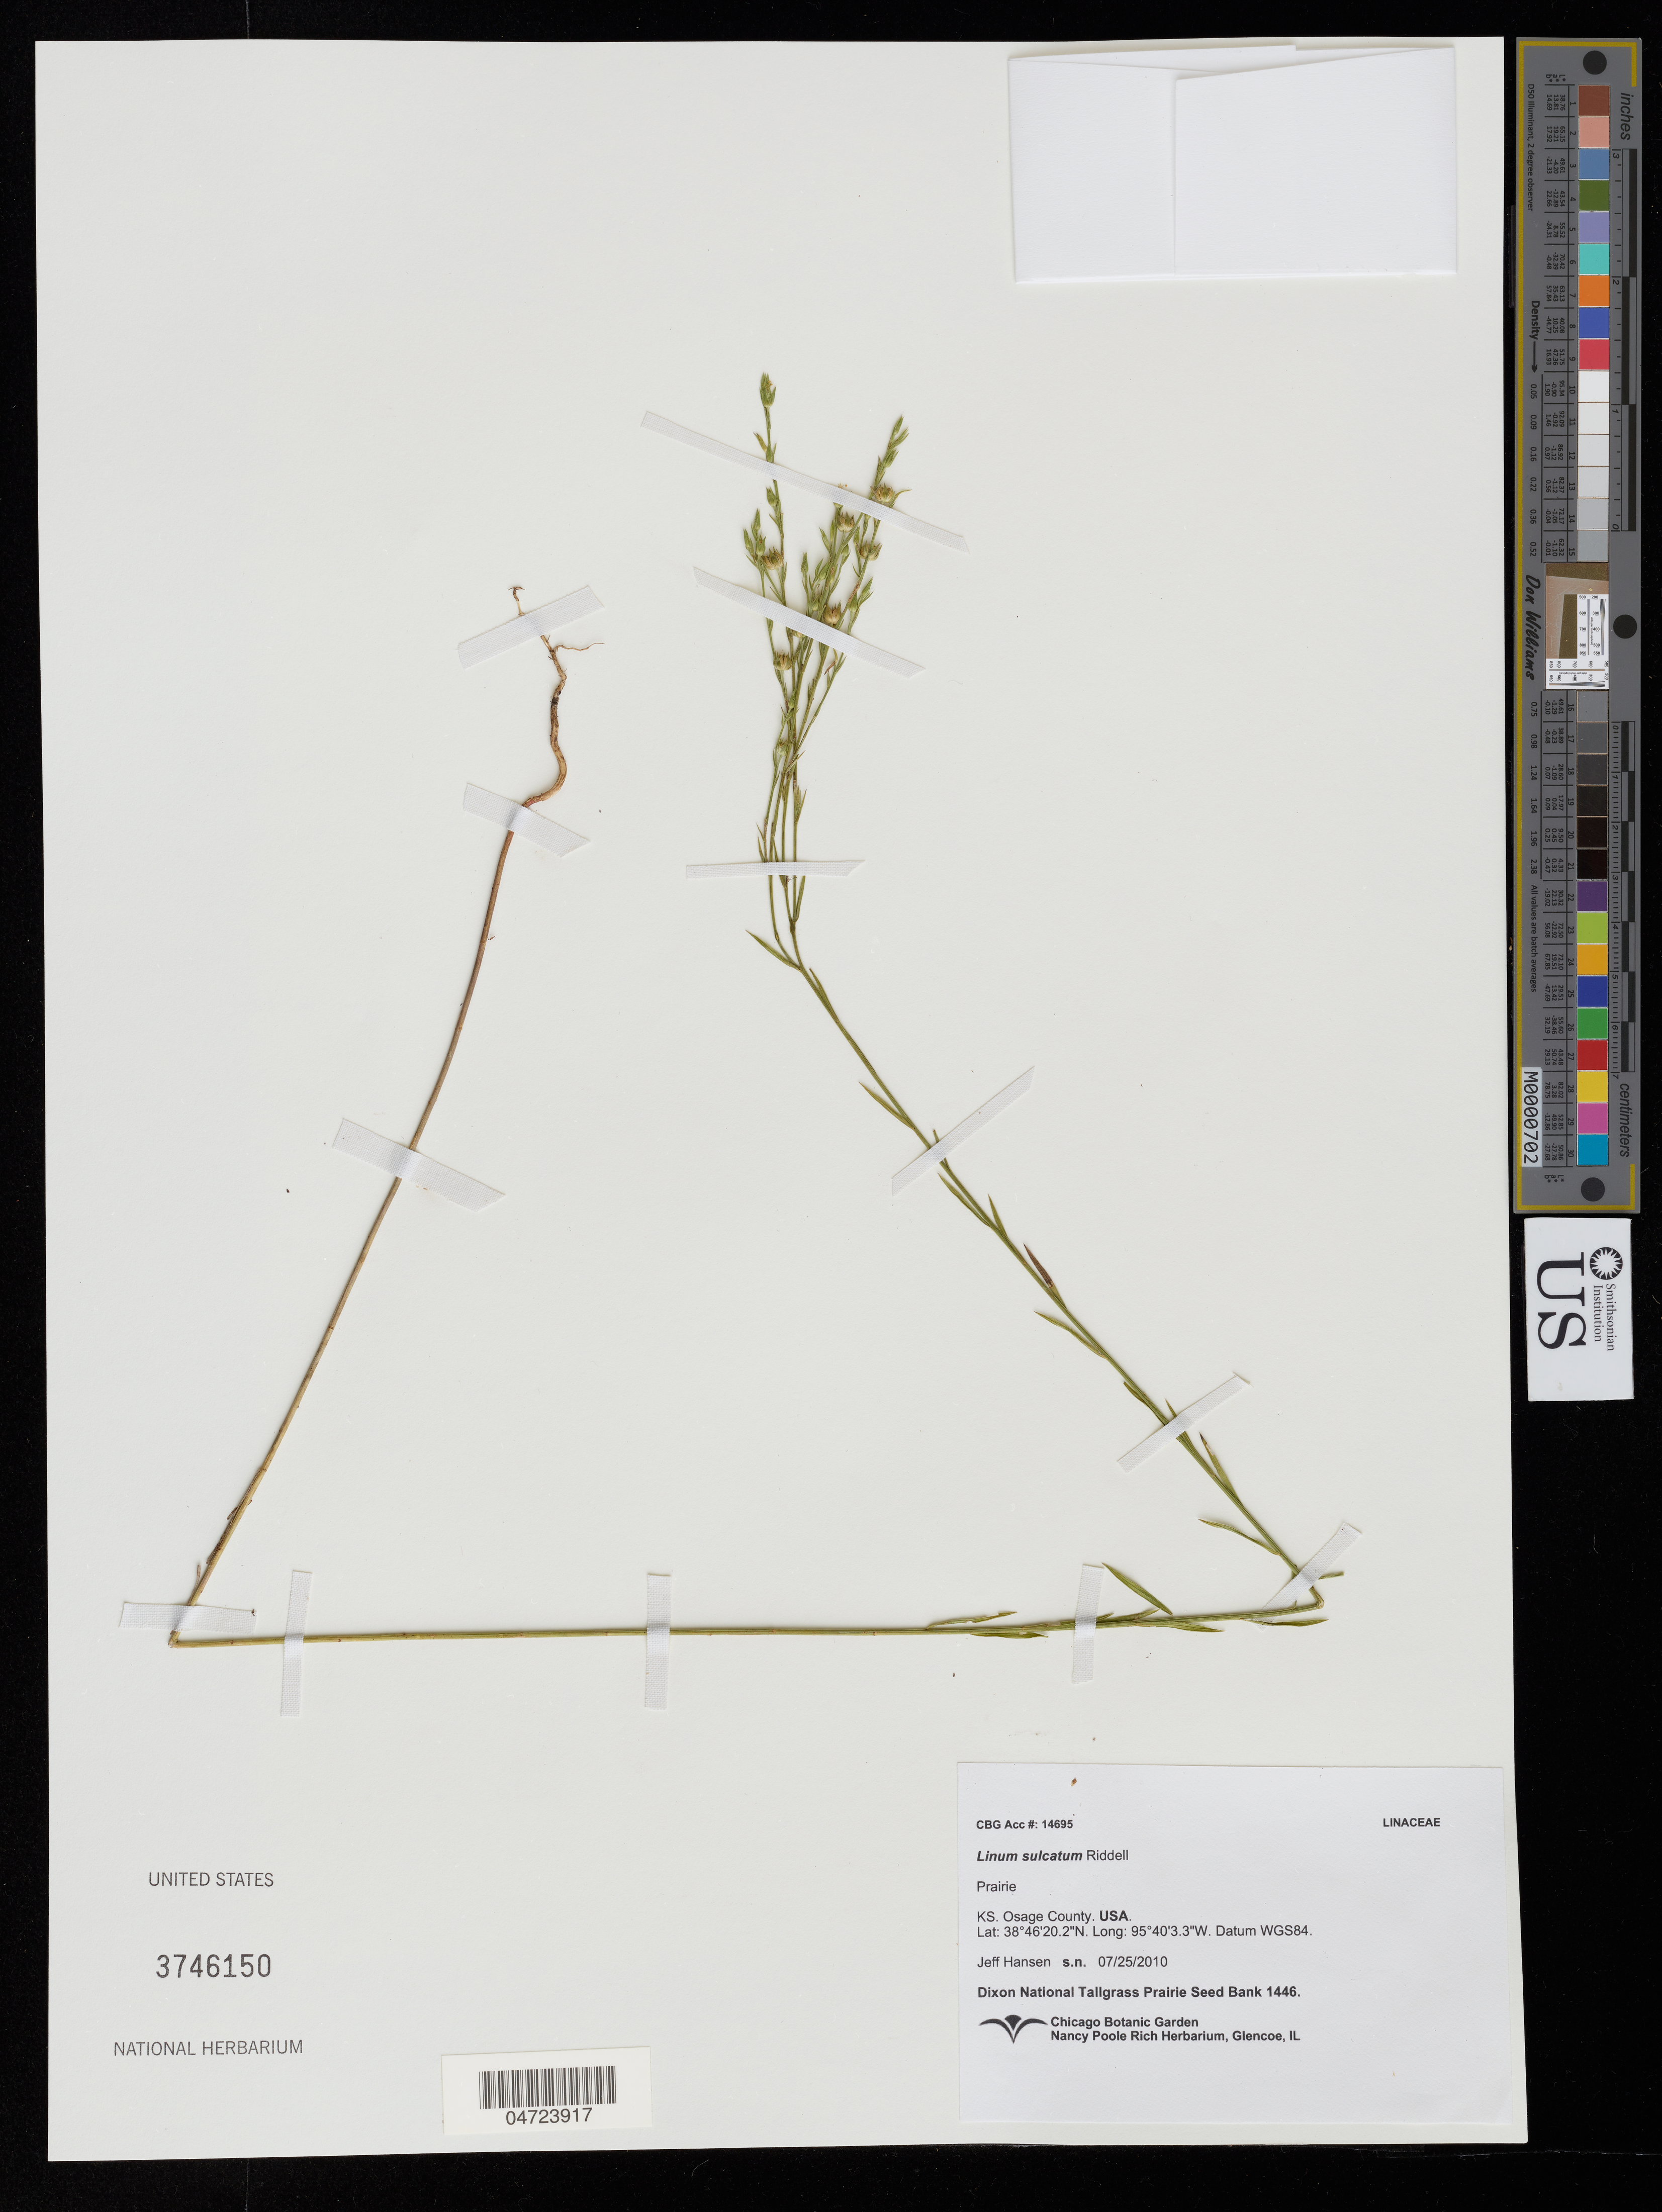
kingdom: Plantae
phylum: Tracheophyta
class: Magnoliopsida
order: Malpighiales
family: Linaceae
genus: Linum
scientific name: Linum sulcatum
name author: Riddell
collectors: J. Hansen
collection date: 2010-07-25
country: United States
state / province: Kansas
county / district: Osage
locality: Osage County.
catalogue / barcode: US 3746150